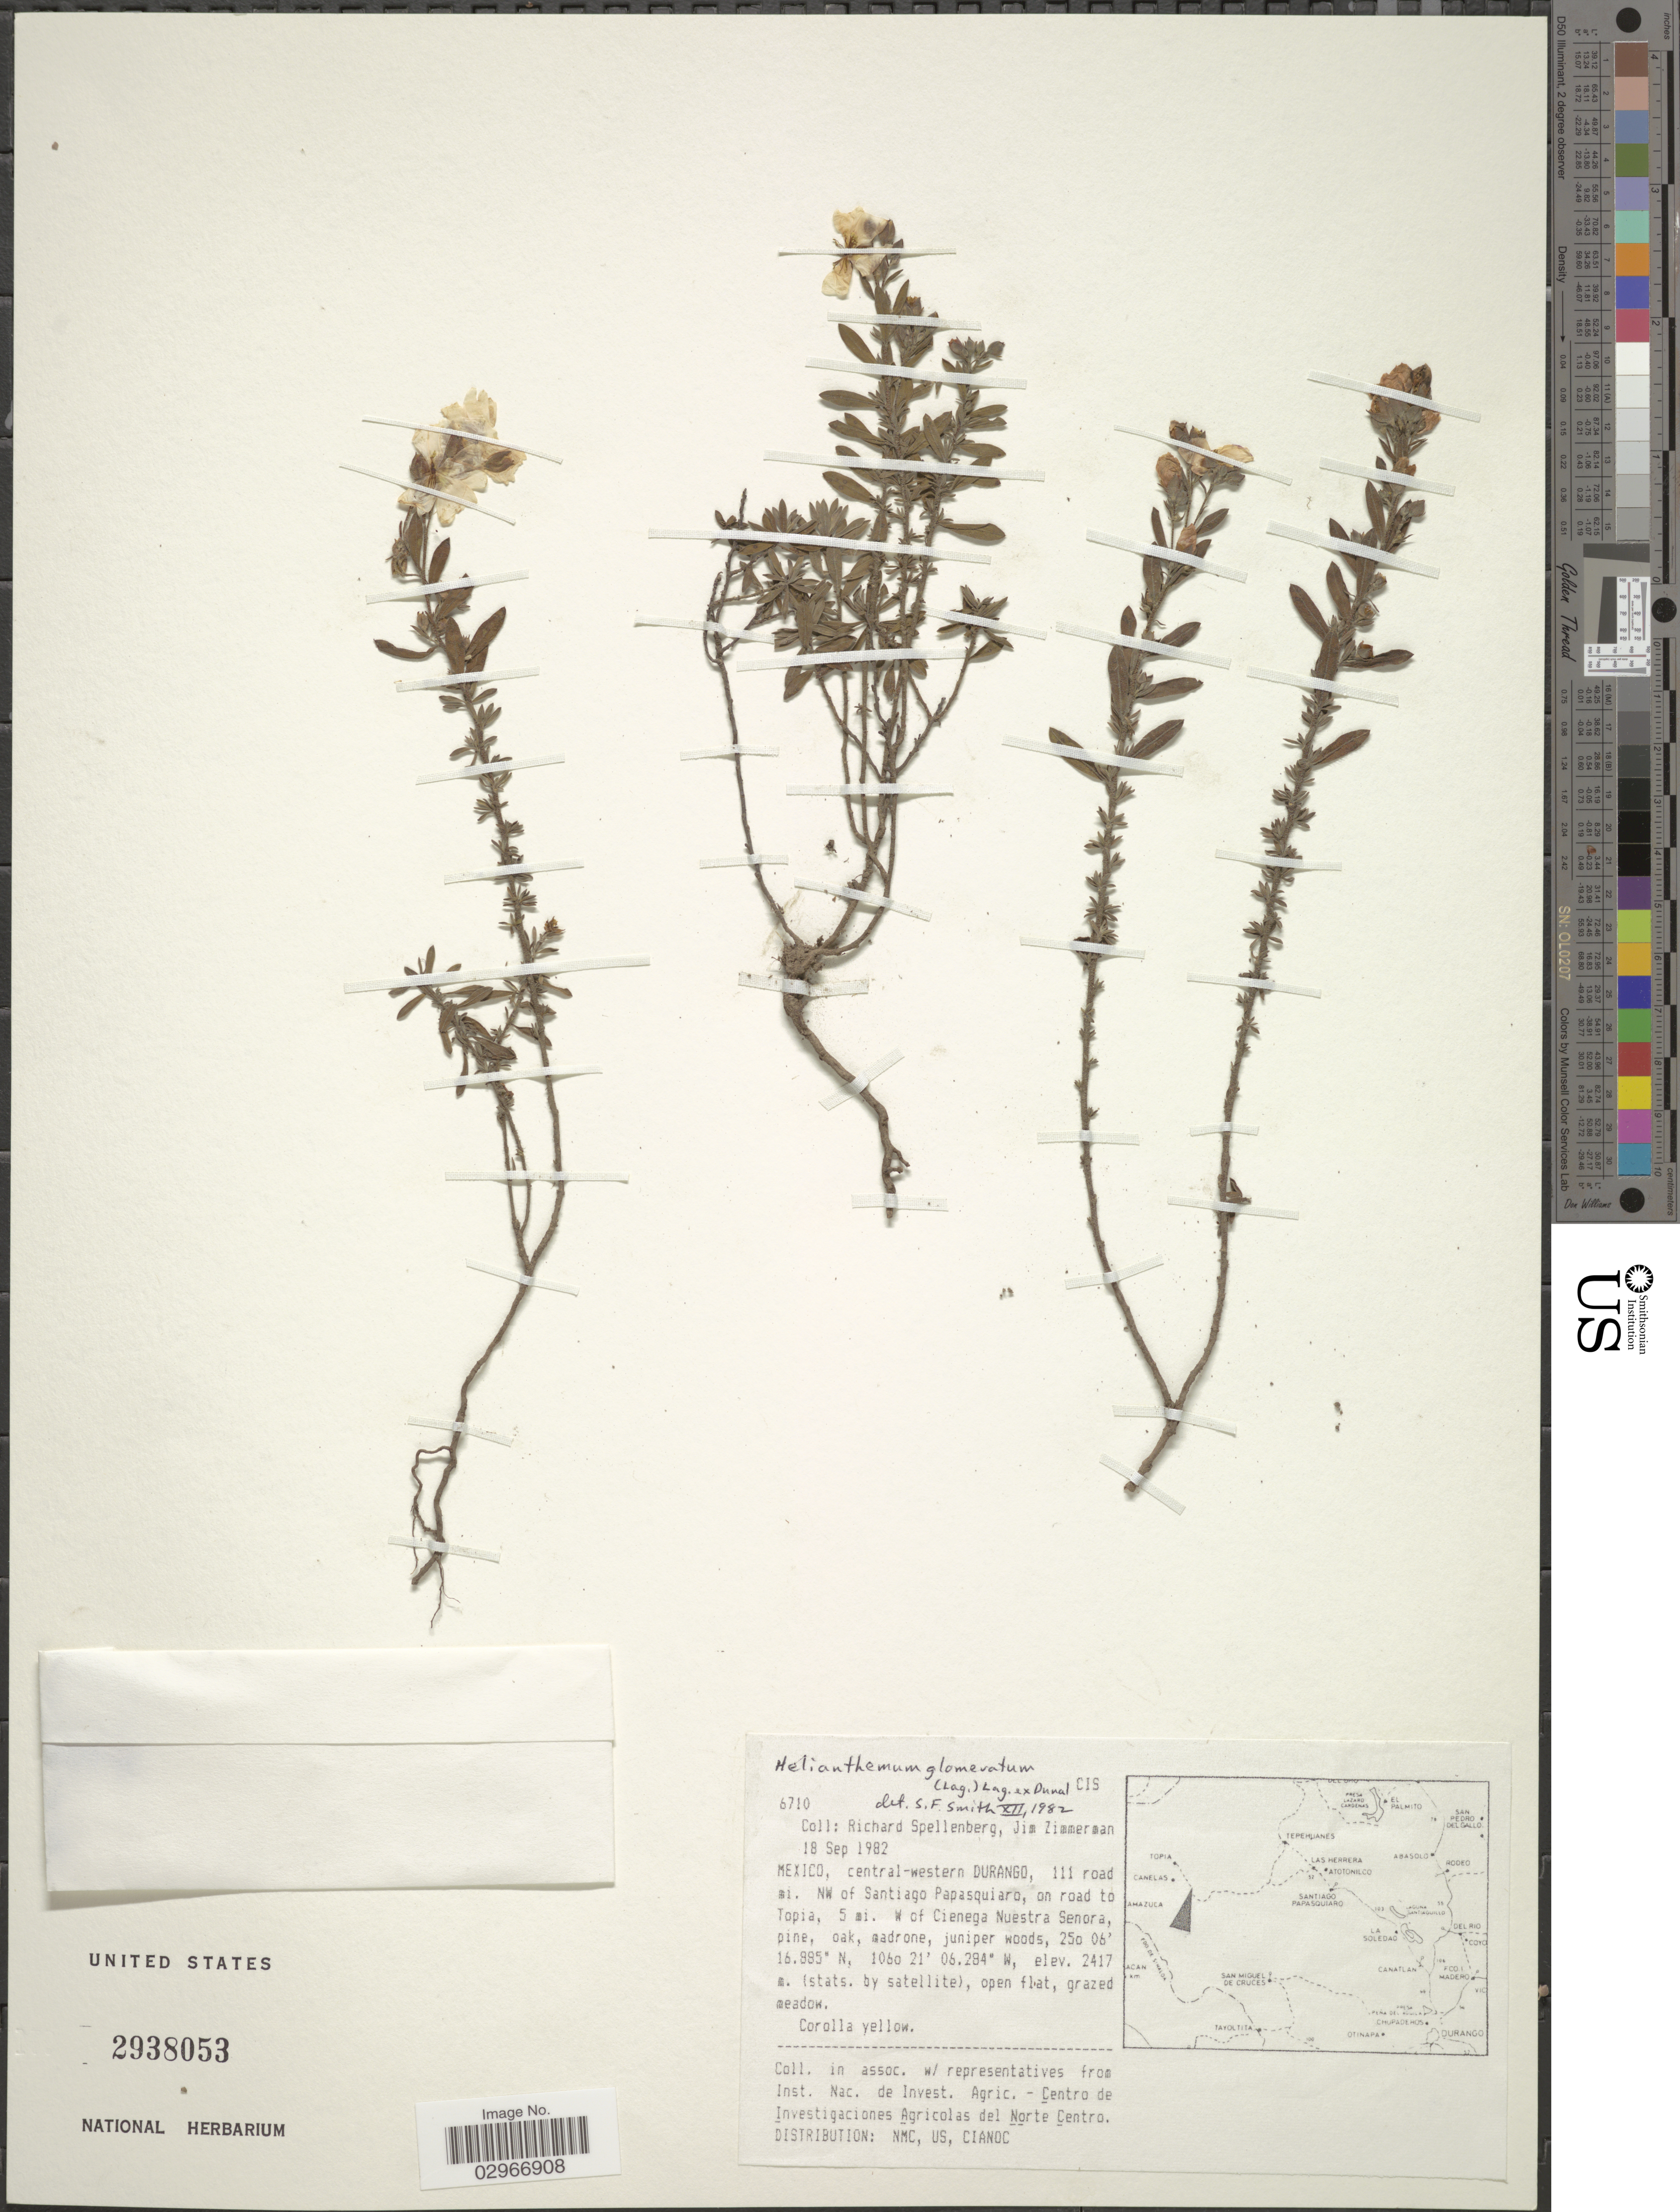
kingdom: Plantae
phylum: Tracheophyta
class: Magnoliopsida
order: Malvales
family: Cistaceae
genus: Helianthemum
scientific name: Helianthemum glomeratum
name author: (Lag.) Lag. ex Dunal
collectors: R. Spellenberg & J. Zimmerman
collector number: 6710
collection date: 1982-09-18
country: Mexico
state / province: Durango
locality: Central-western Durango, 111 road si. NW of Santiago Papasquiaro, on road to Topia, 5 mi. W of Cienega Nuestra Senora.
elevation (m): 2417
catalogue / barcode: US 2938053